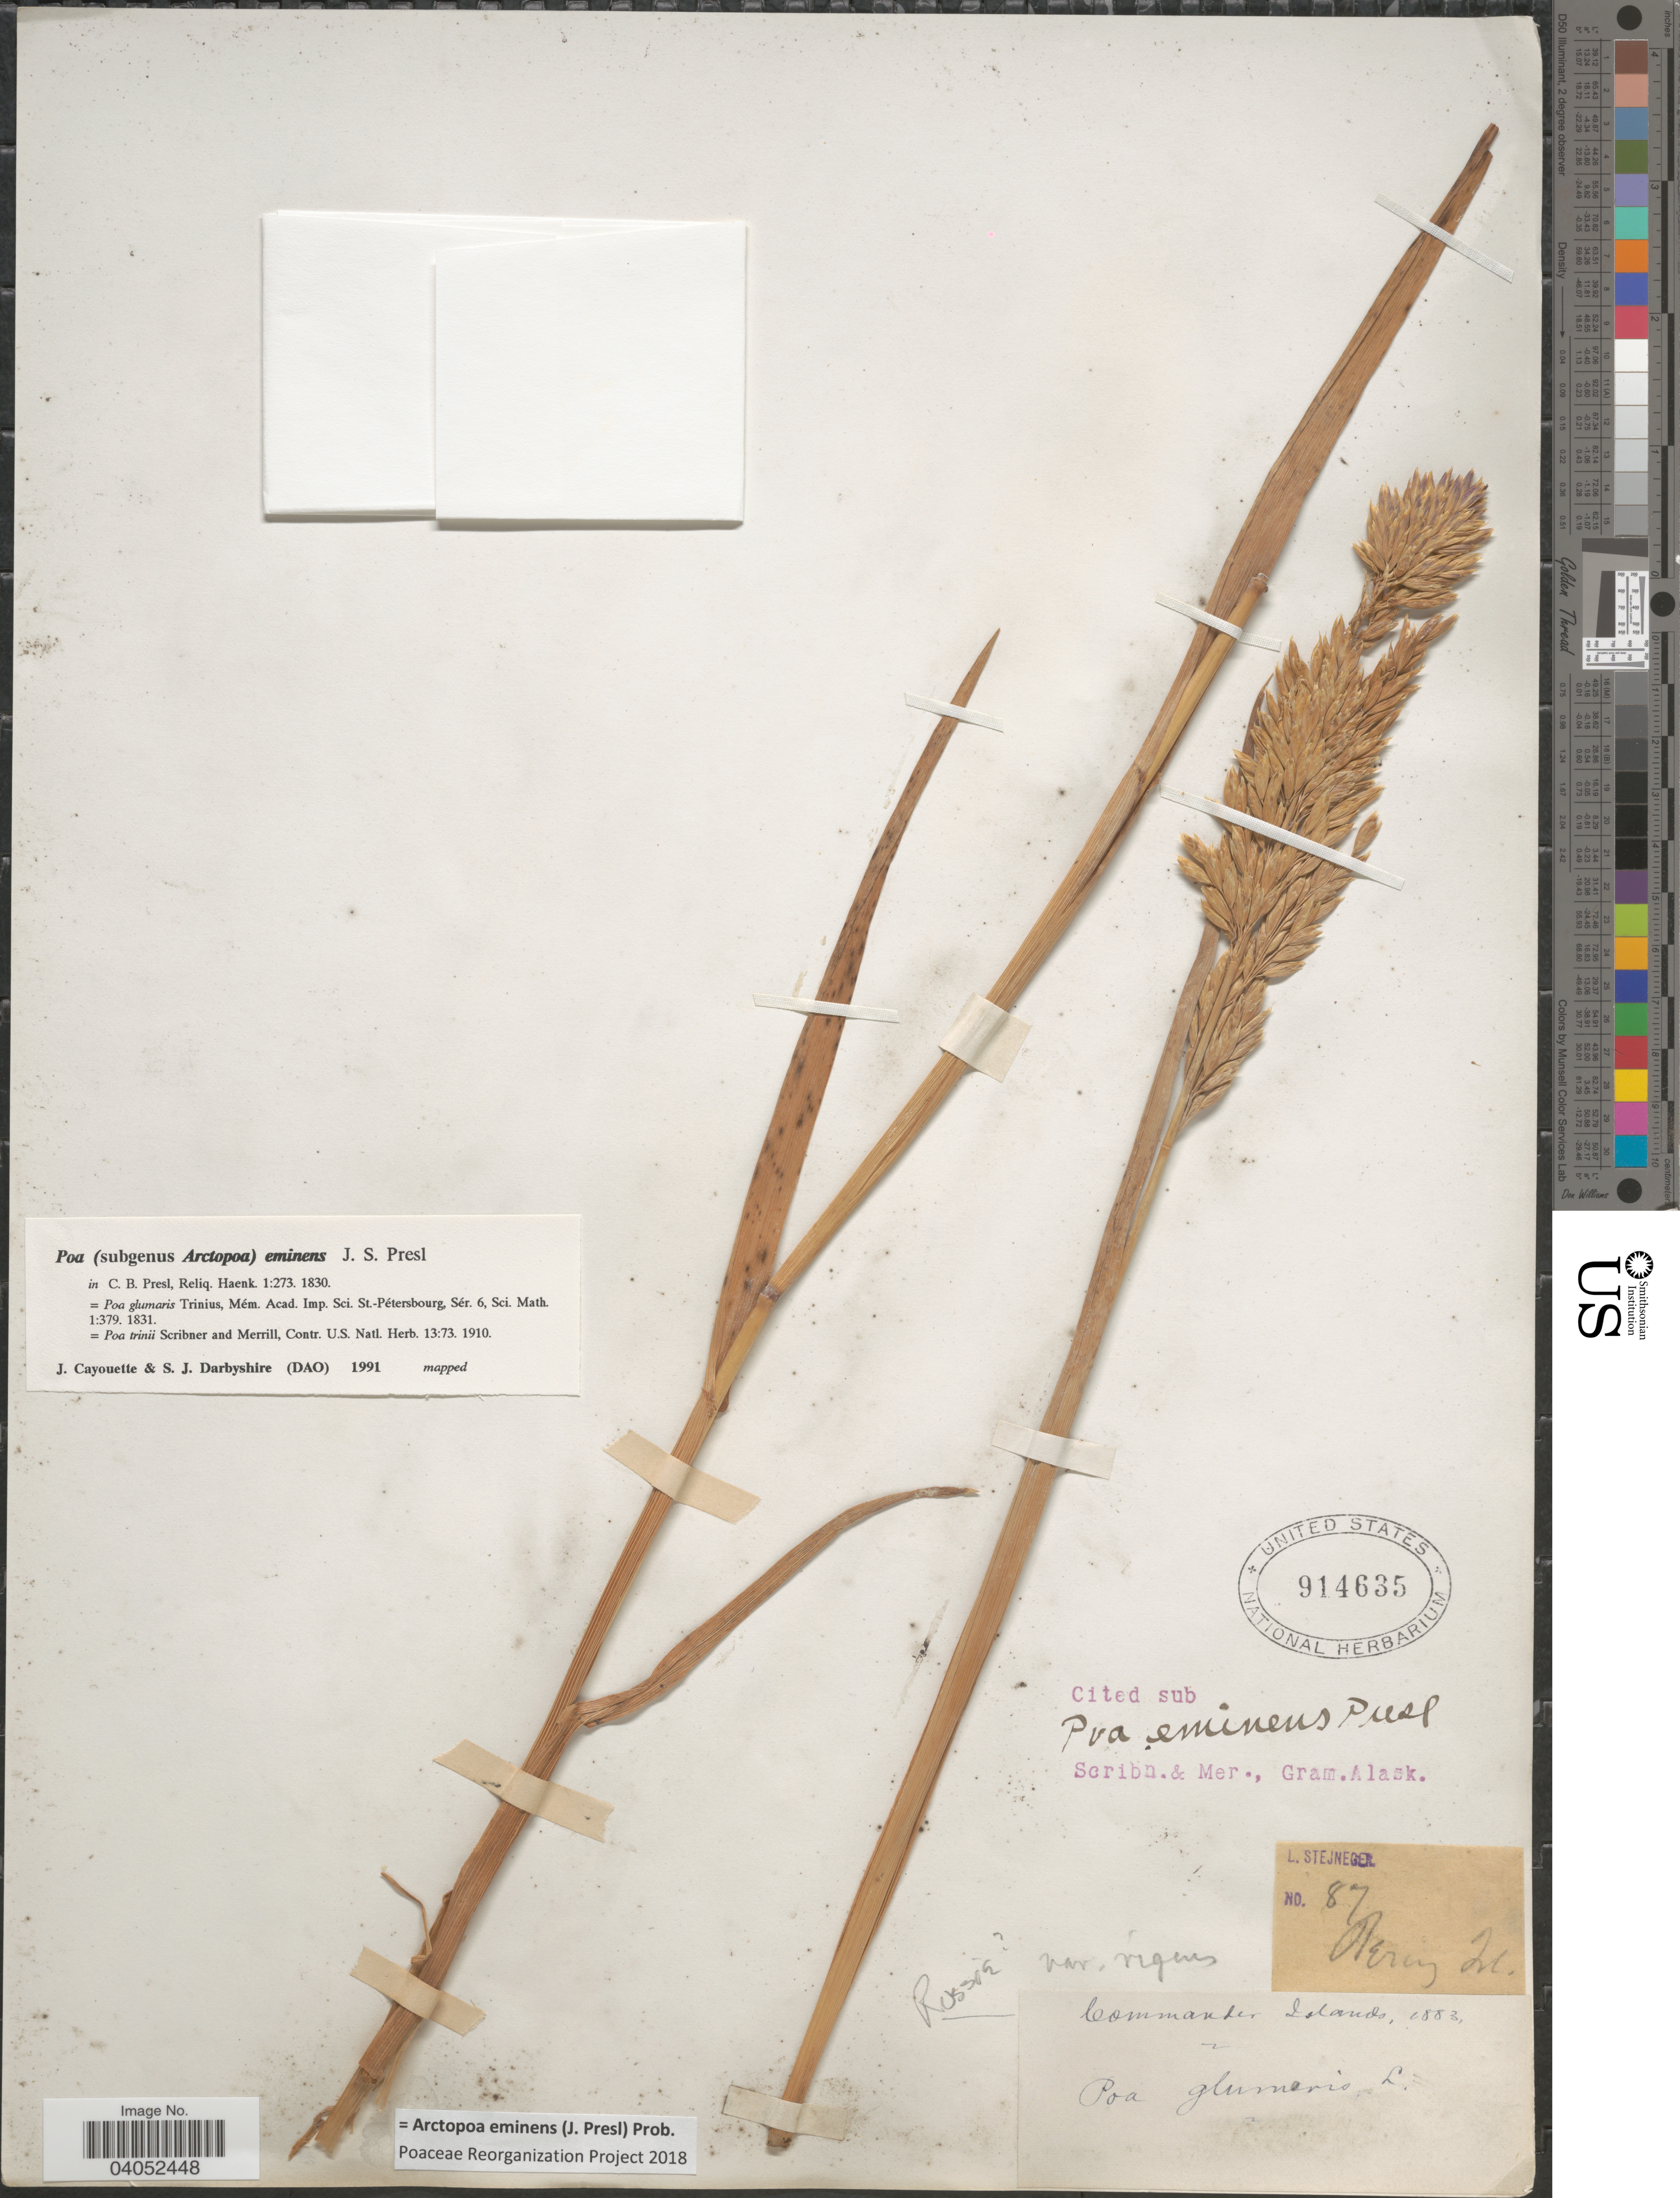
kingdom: Plantae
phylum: Tracheophyta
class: Liliopsida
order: Poales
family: Poaceae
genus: Arctopoa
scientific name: Arctopoa eminens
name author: (J. Presl) Prob.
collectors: L. Stejneger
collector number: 87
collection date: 1883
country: Russian Federation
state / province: Kamchatka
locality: Bering Isl. Commander Islands.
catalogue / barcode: US 914635